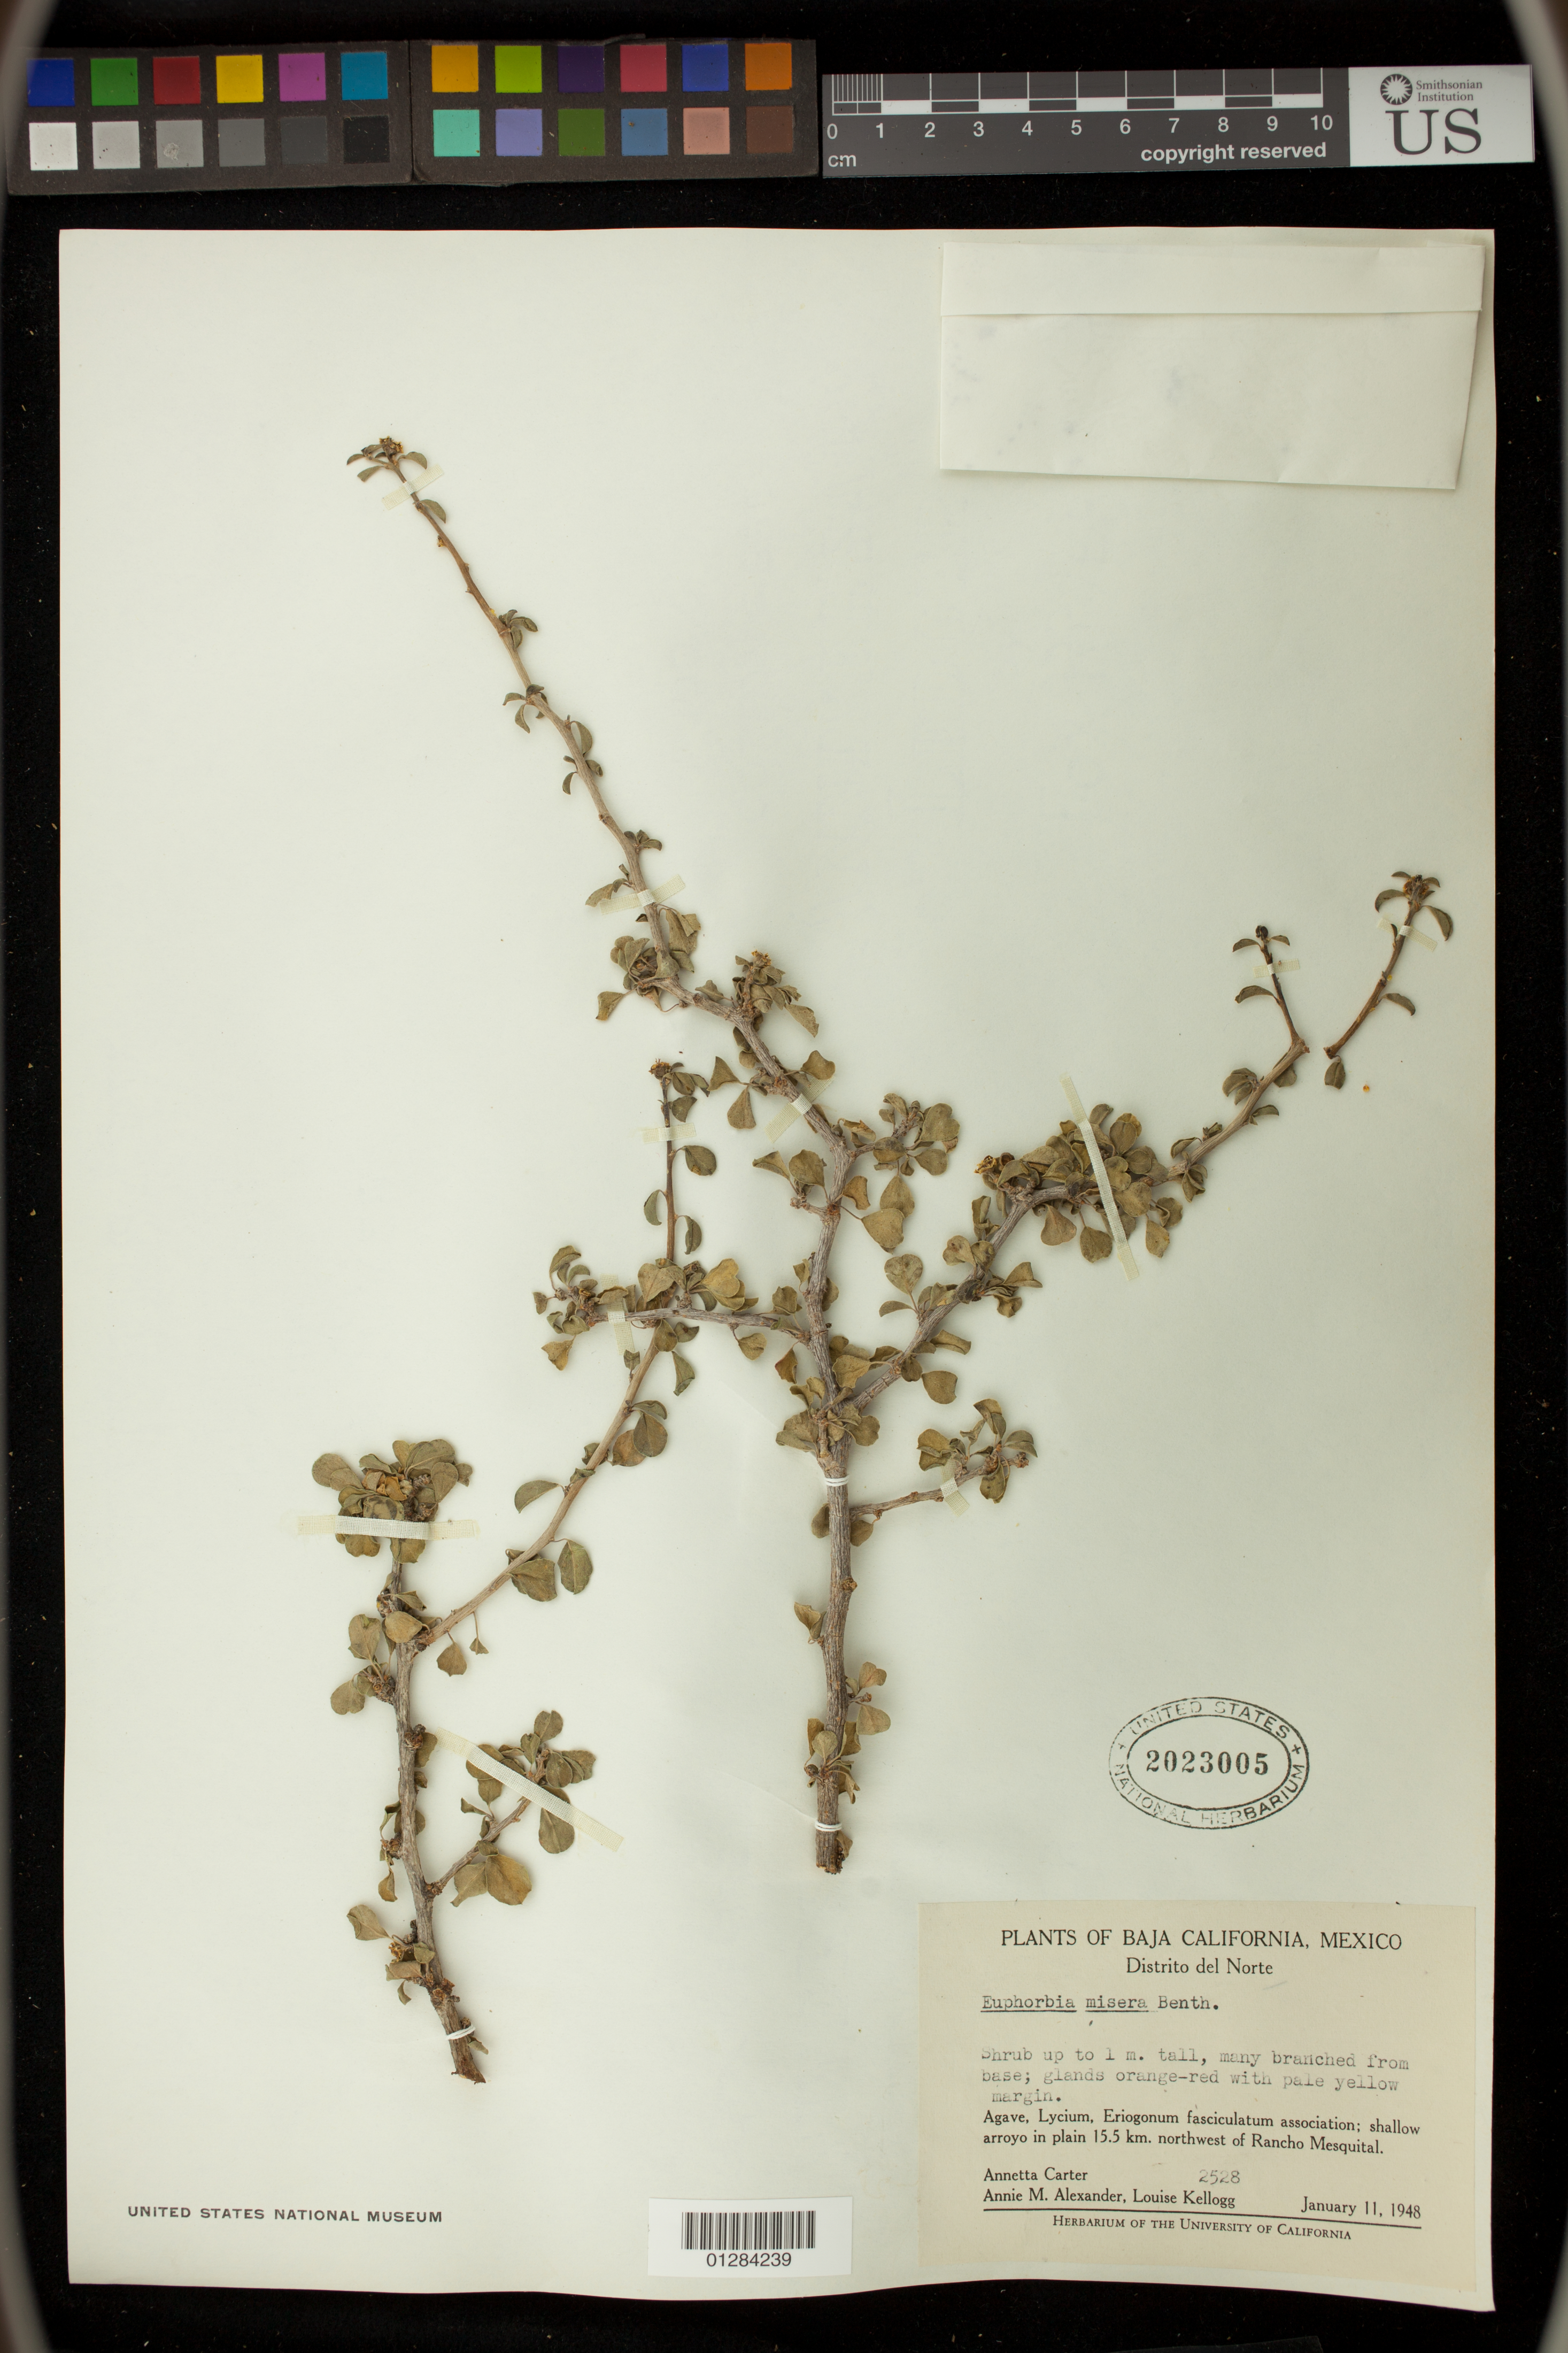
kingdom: Plantae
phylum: Tracheophyta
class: Magnoliopsida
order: Malpighiales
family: Euphorbiaceae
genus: Euphorbia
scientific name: Euphorbia misera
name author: Benth.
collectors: A. M. Carter, A. M. Alexander & L. Kellogg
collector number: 2528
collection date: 1948-01-11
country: Mexico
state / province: Baja California Norte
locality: Distrito del Norte. Arroyo in plain 15.5 km. NW of Rancho Mesquital.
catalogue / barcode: US 2023005